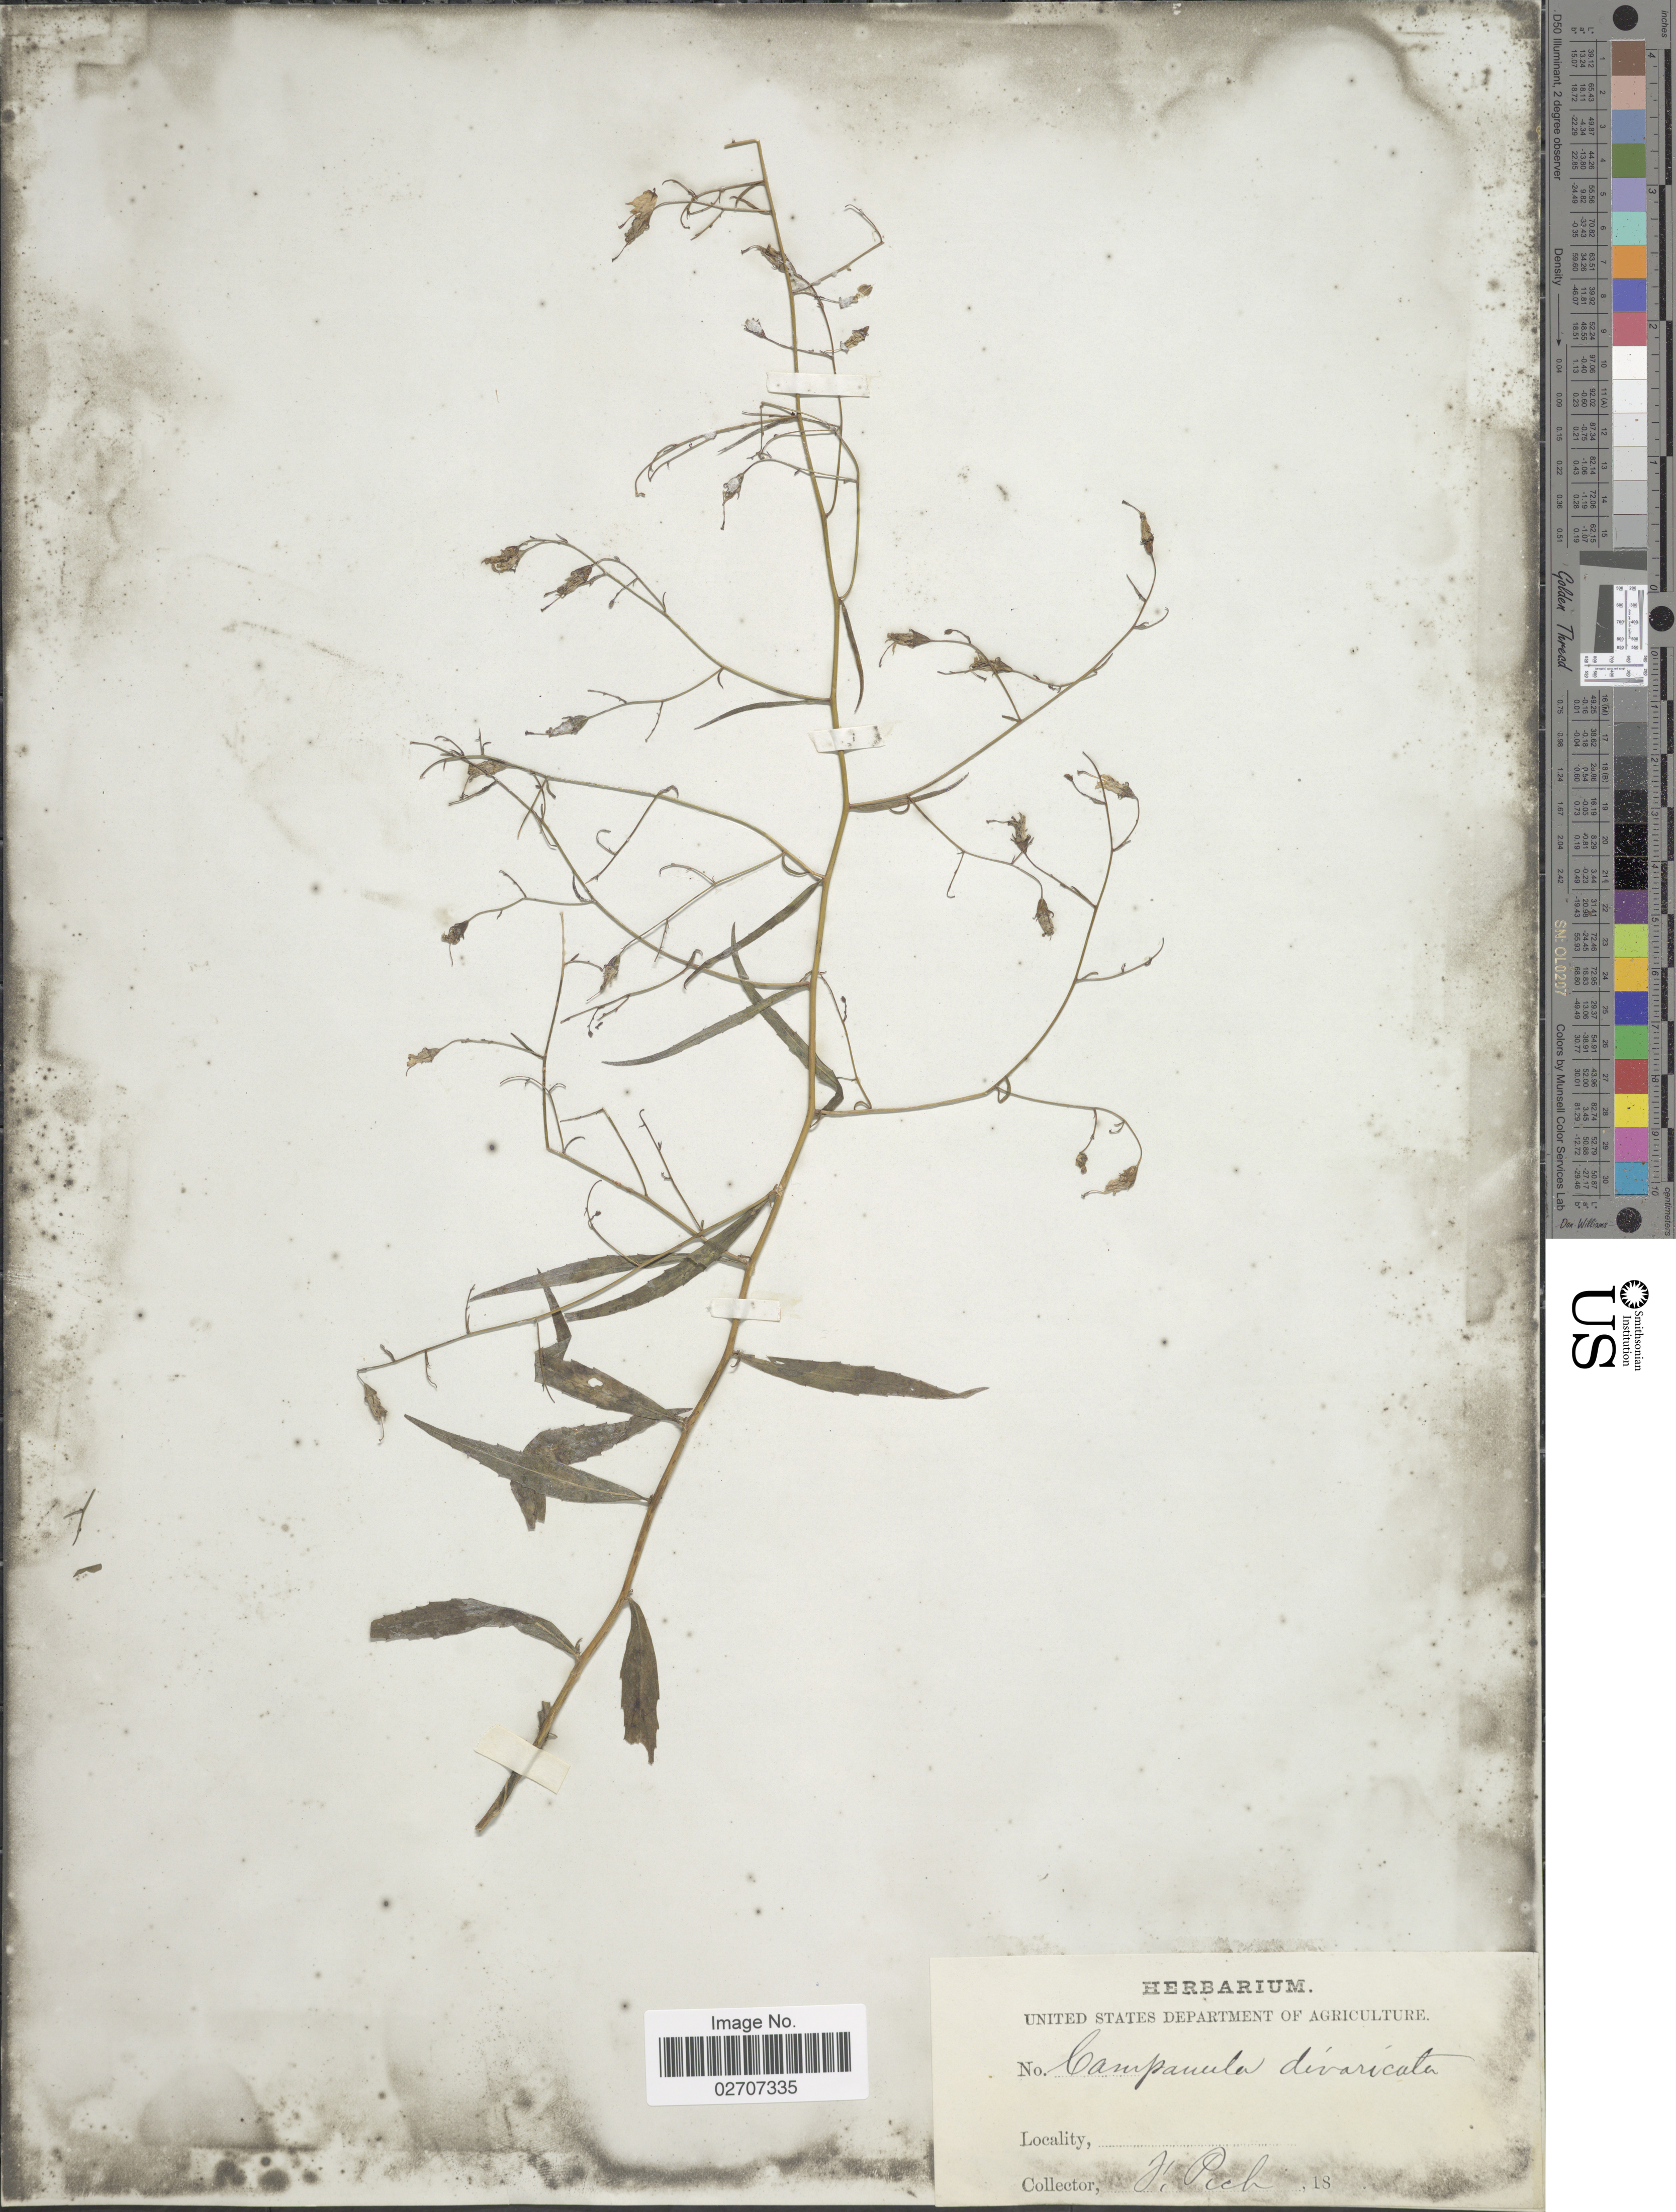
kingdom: Plantae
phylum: Tracheophyta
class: Magnoliopsida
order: Asterales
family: Campanulaceae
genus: Campanula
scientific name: Campanula divaricata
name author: Michx.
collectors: J. Peck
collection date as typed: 18